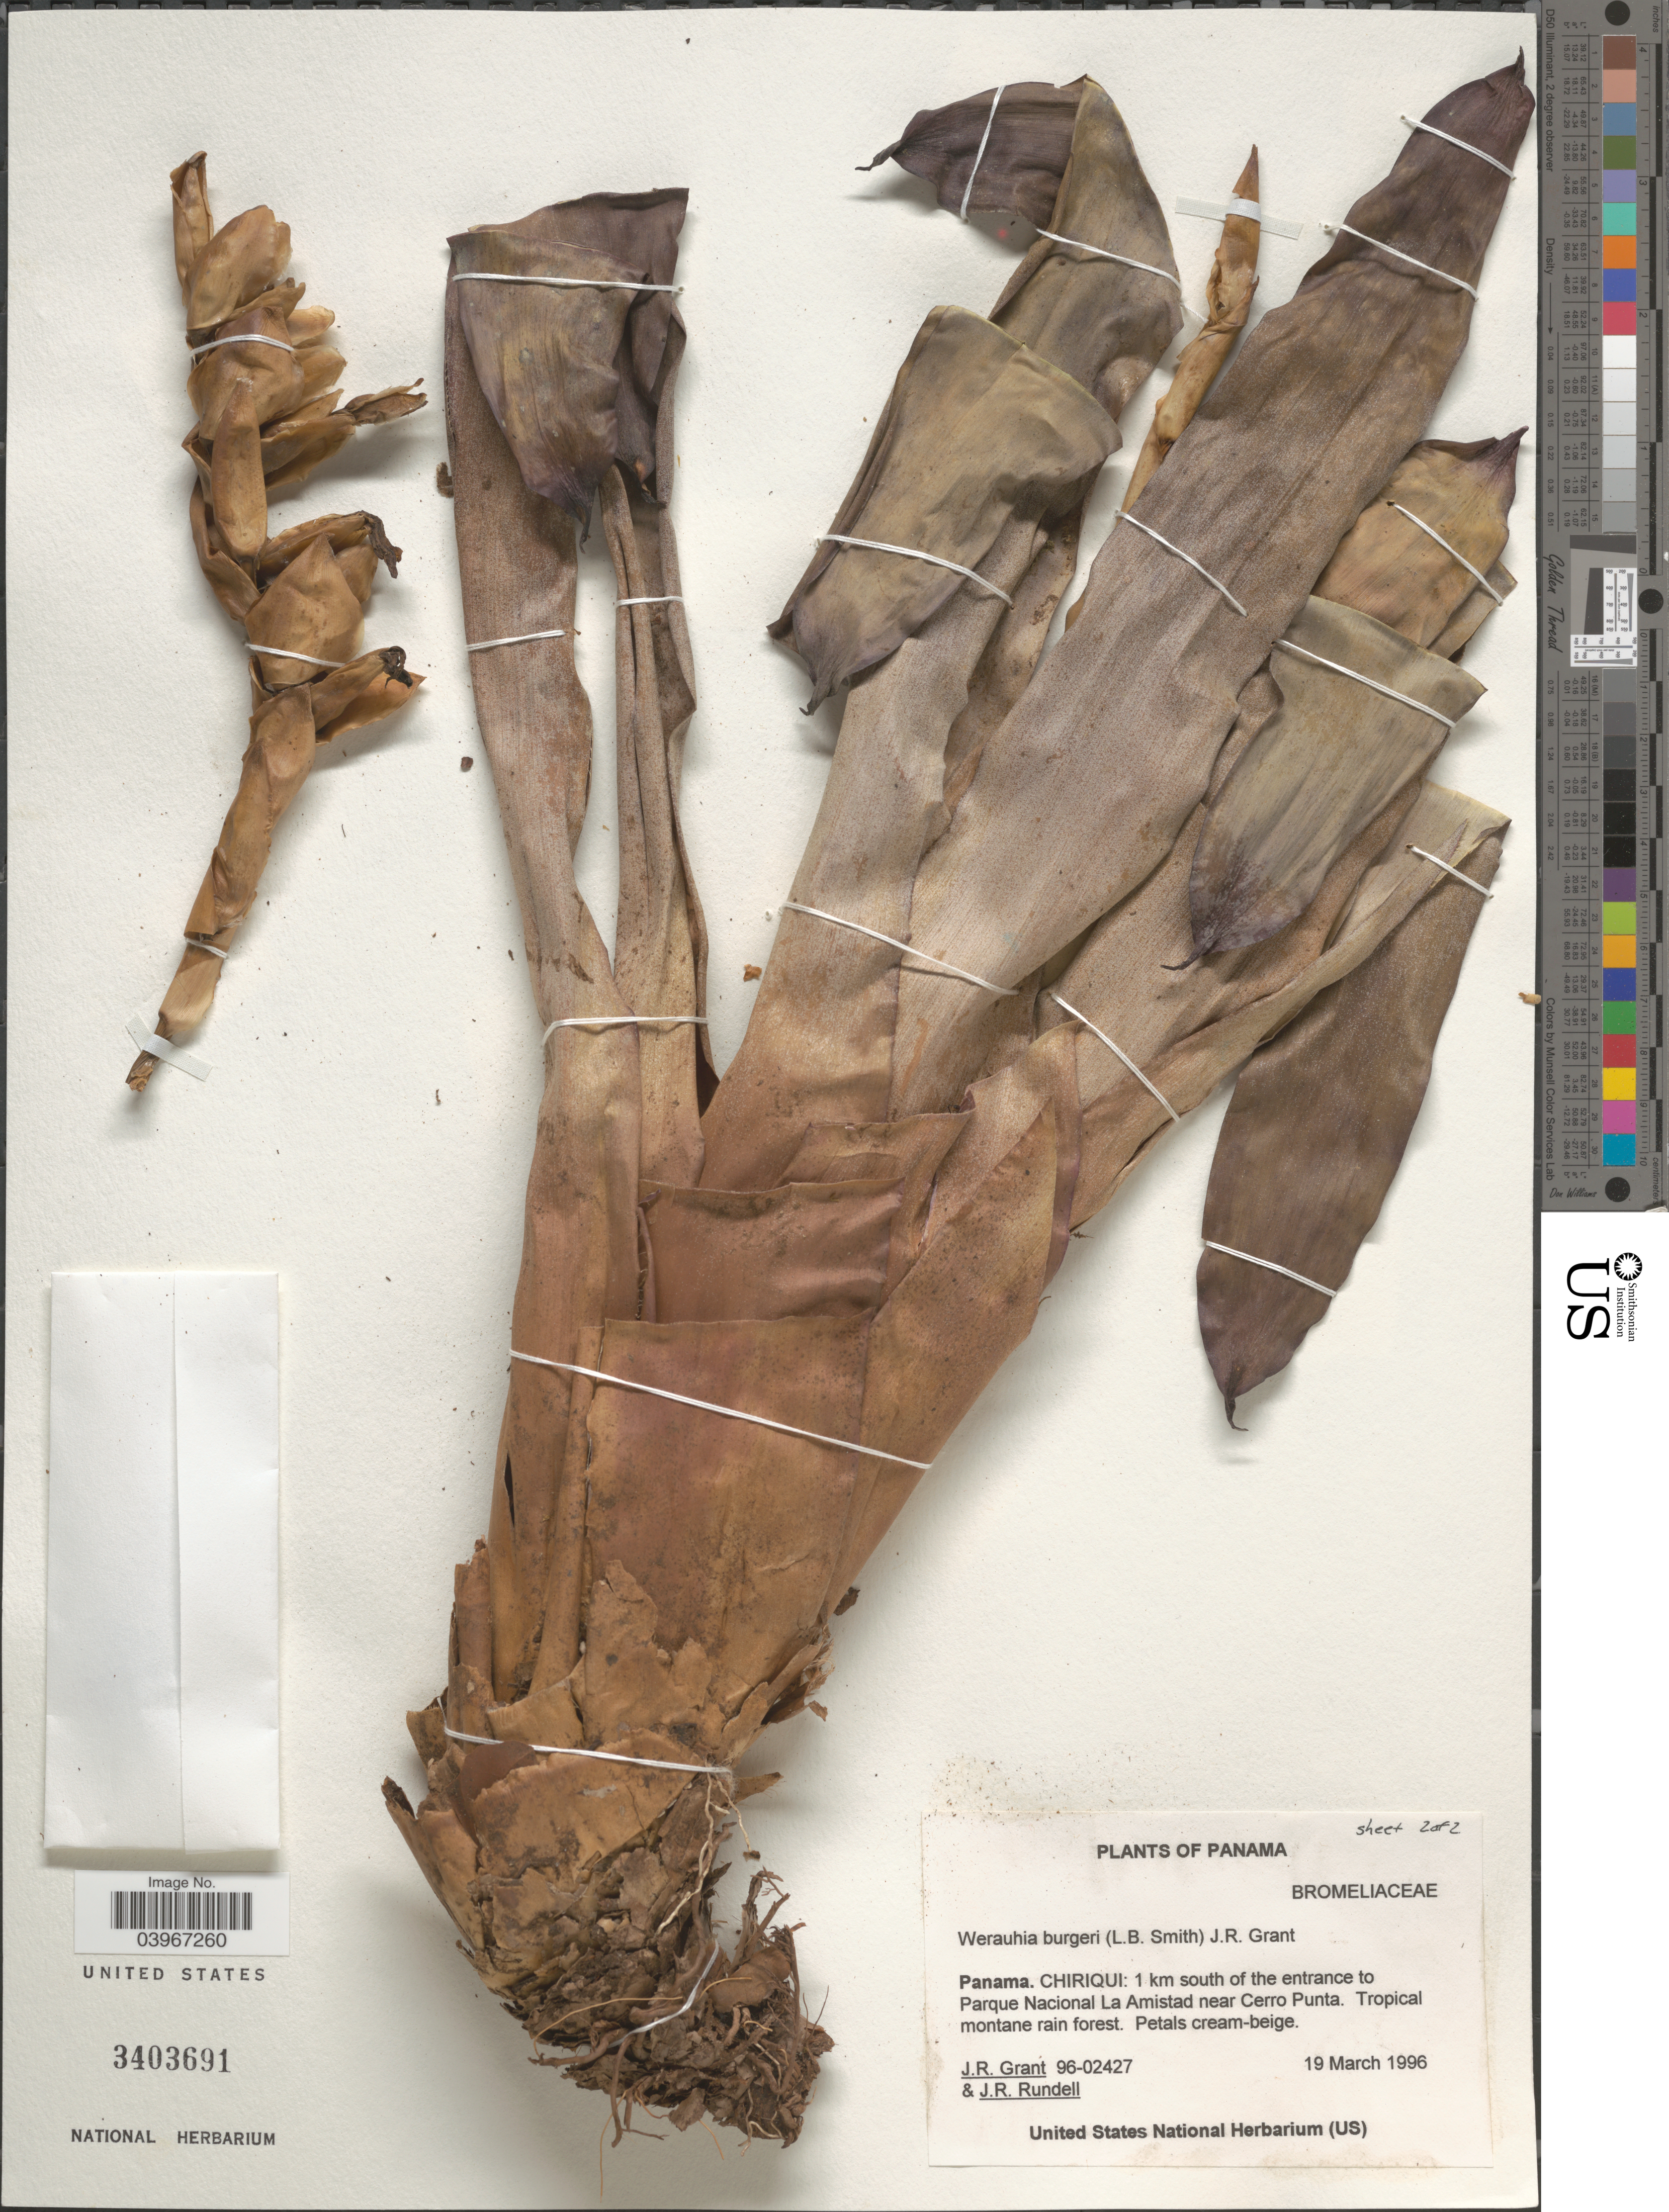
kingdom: Plantae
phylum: Tracheophyta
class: Liliopsida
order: Poales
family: Bromeliaceae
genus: Werauhia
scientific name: Werauhia burgeri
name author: (L.B. Sm.) J.R. Grant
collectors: J. Grant & J. R. Rundell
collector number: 96-02427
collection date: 1996-03-19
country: Panama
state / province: Chiriqui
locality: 1 km south of the entrance to Parque Nacional La Amistad near Cerro Punta. Tropical montane rain forest.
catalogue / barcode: US 3403691